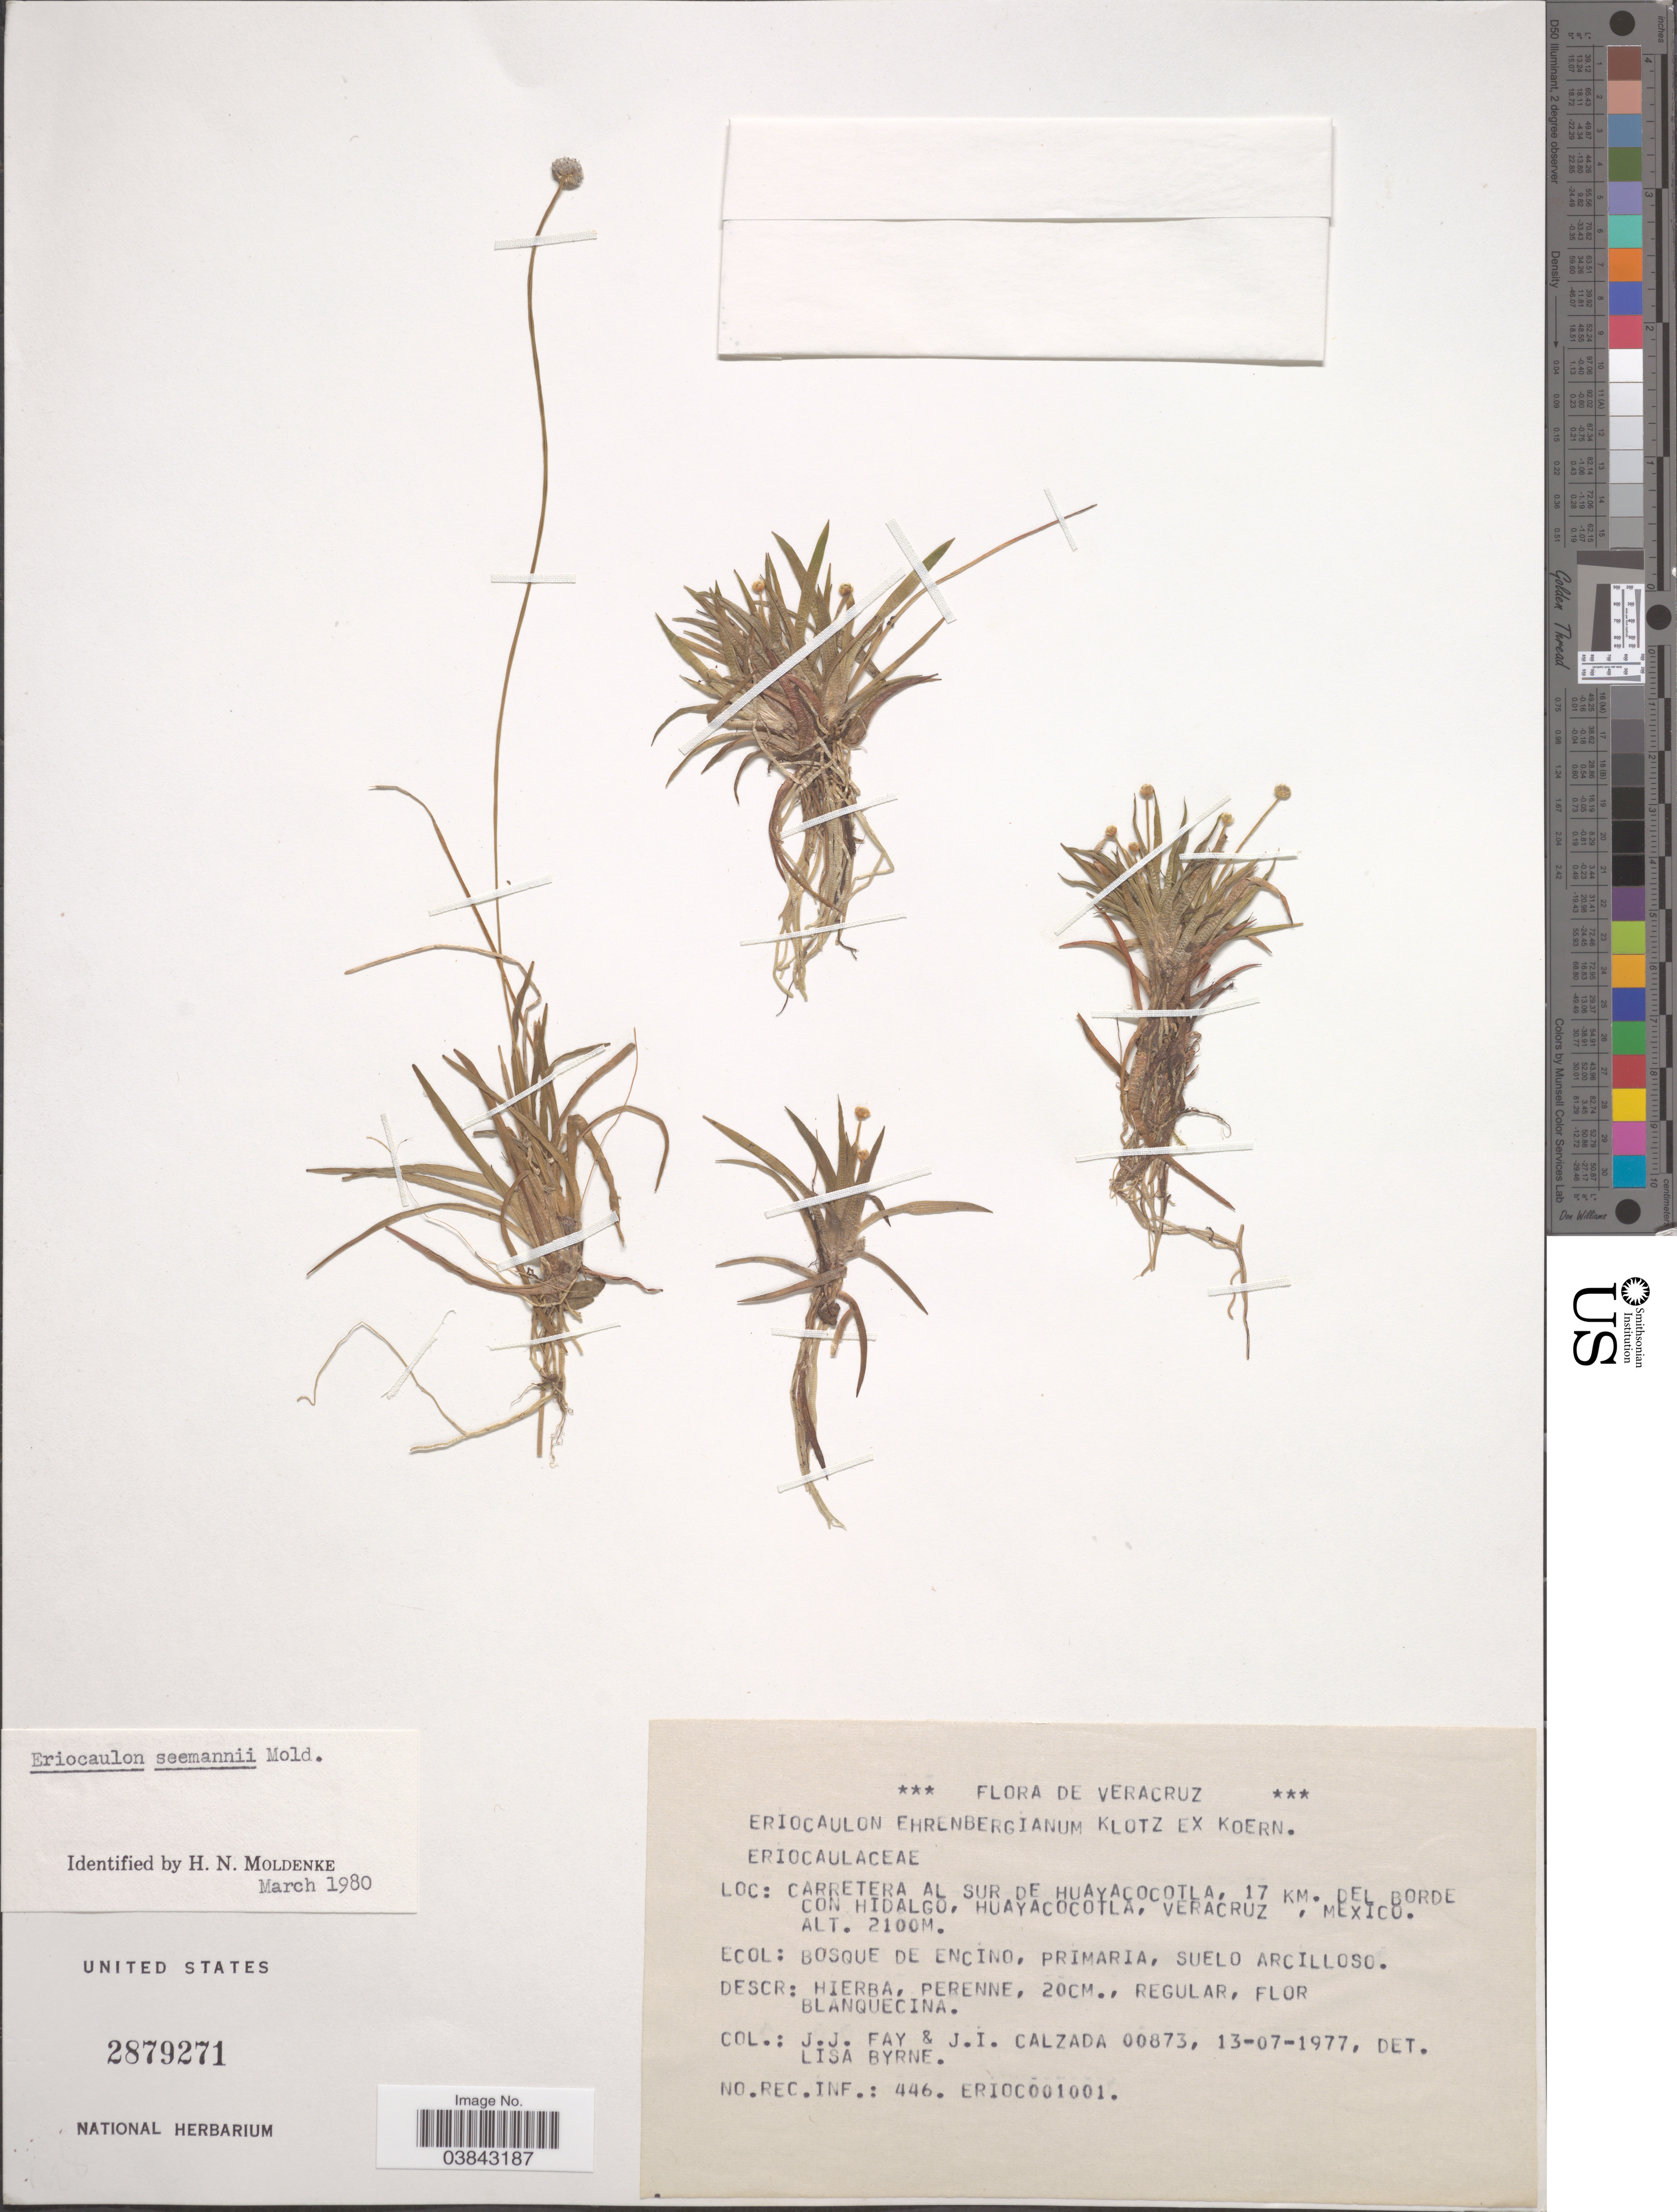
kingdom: Plantae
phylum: Tracheophyta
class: Liliopsida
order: Poales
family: Eriocaulaceae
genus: Eriocaulon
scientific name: Eriocaulon seemannii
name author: Moldenke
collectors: J. Fay & J. I. Calzada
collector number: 00873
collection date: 1977-07-13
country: Mexico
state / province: Veracruz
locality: Veracruz. Carretera al Sur de Huayacocotla, 17 km. del borde con Hidalgo, Huayacocotla.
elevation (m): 2100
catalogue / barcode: US 2879271